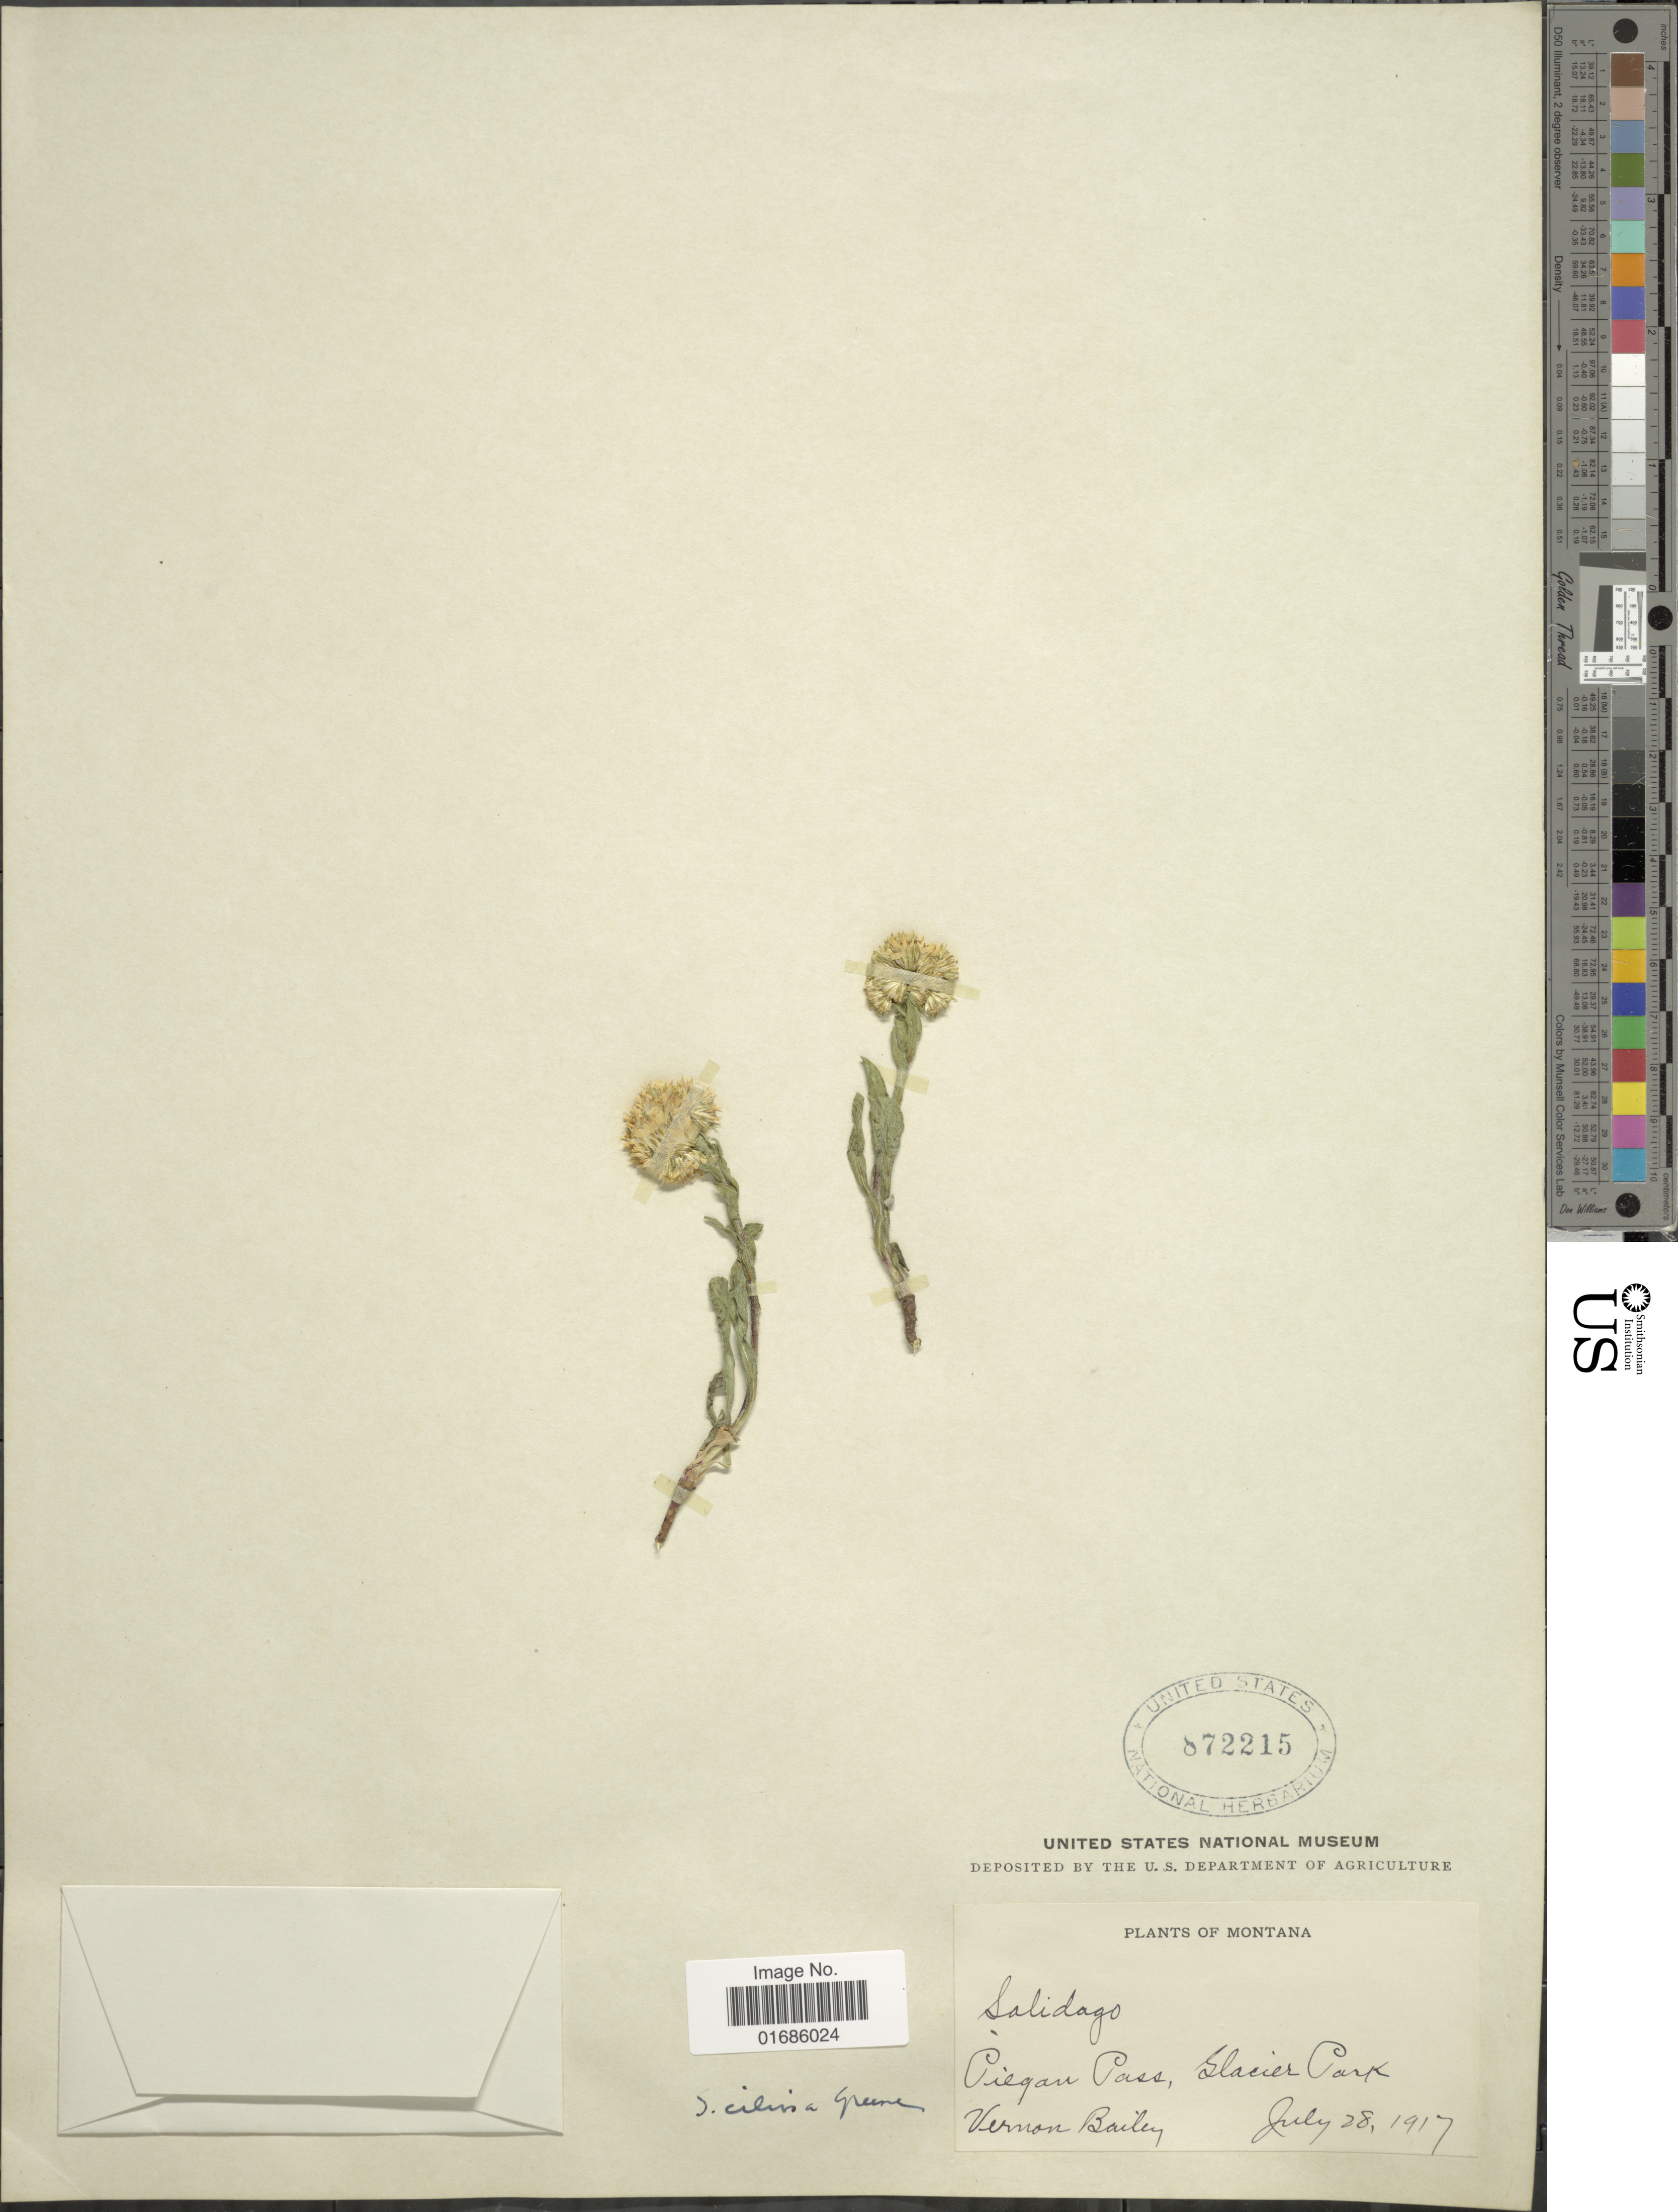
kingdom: Plantae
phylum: Tracheophyta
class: Magnoliopsida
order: Asterales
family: Asteraceae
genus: Solidago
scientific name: Solidago ciliosa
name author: Greene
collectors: V. O. Bailey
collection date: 1917-07-28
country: United States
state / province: Montana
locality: Piegan Pass, Glacier Park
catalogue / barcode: US 872215